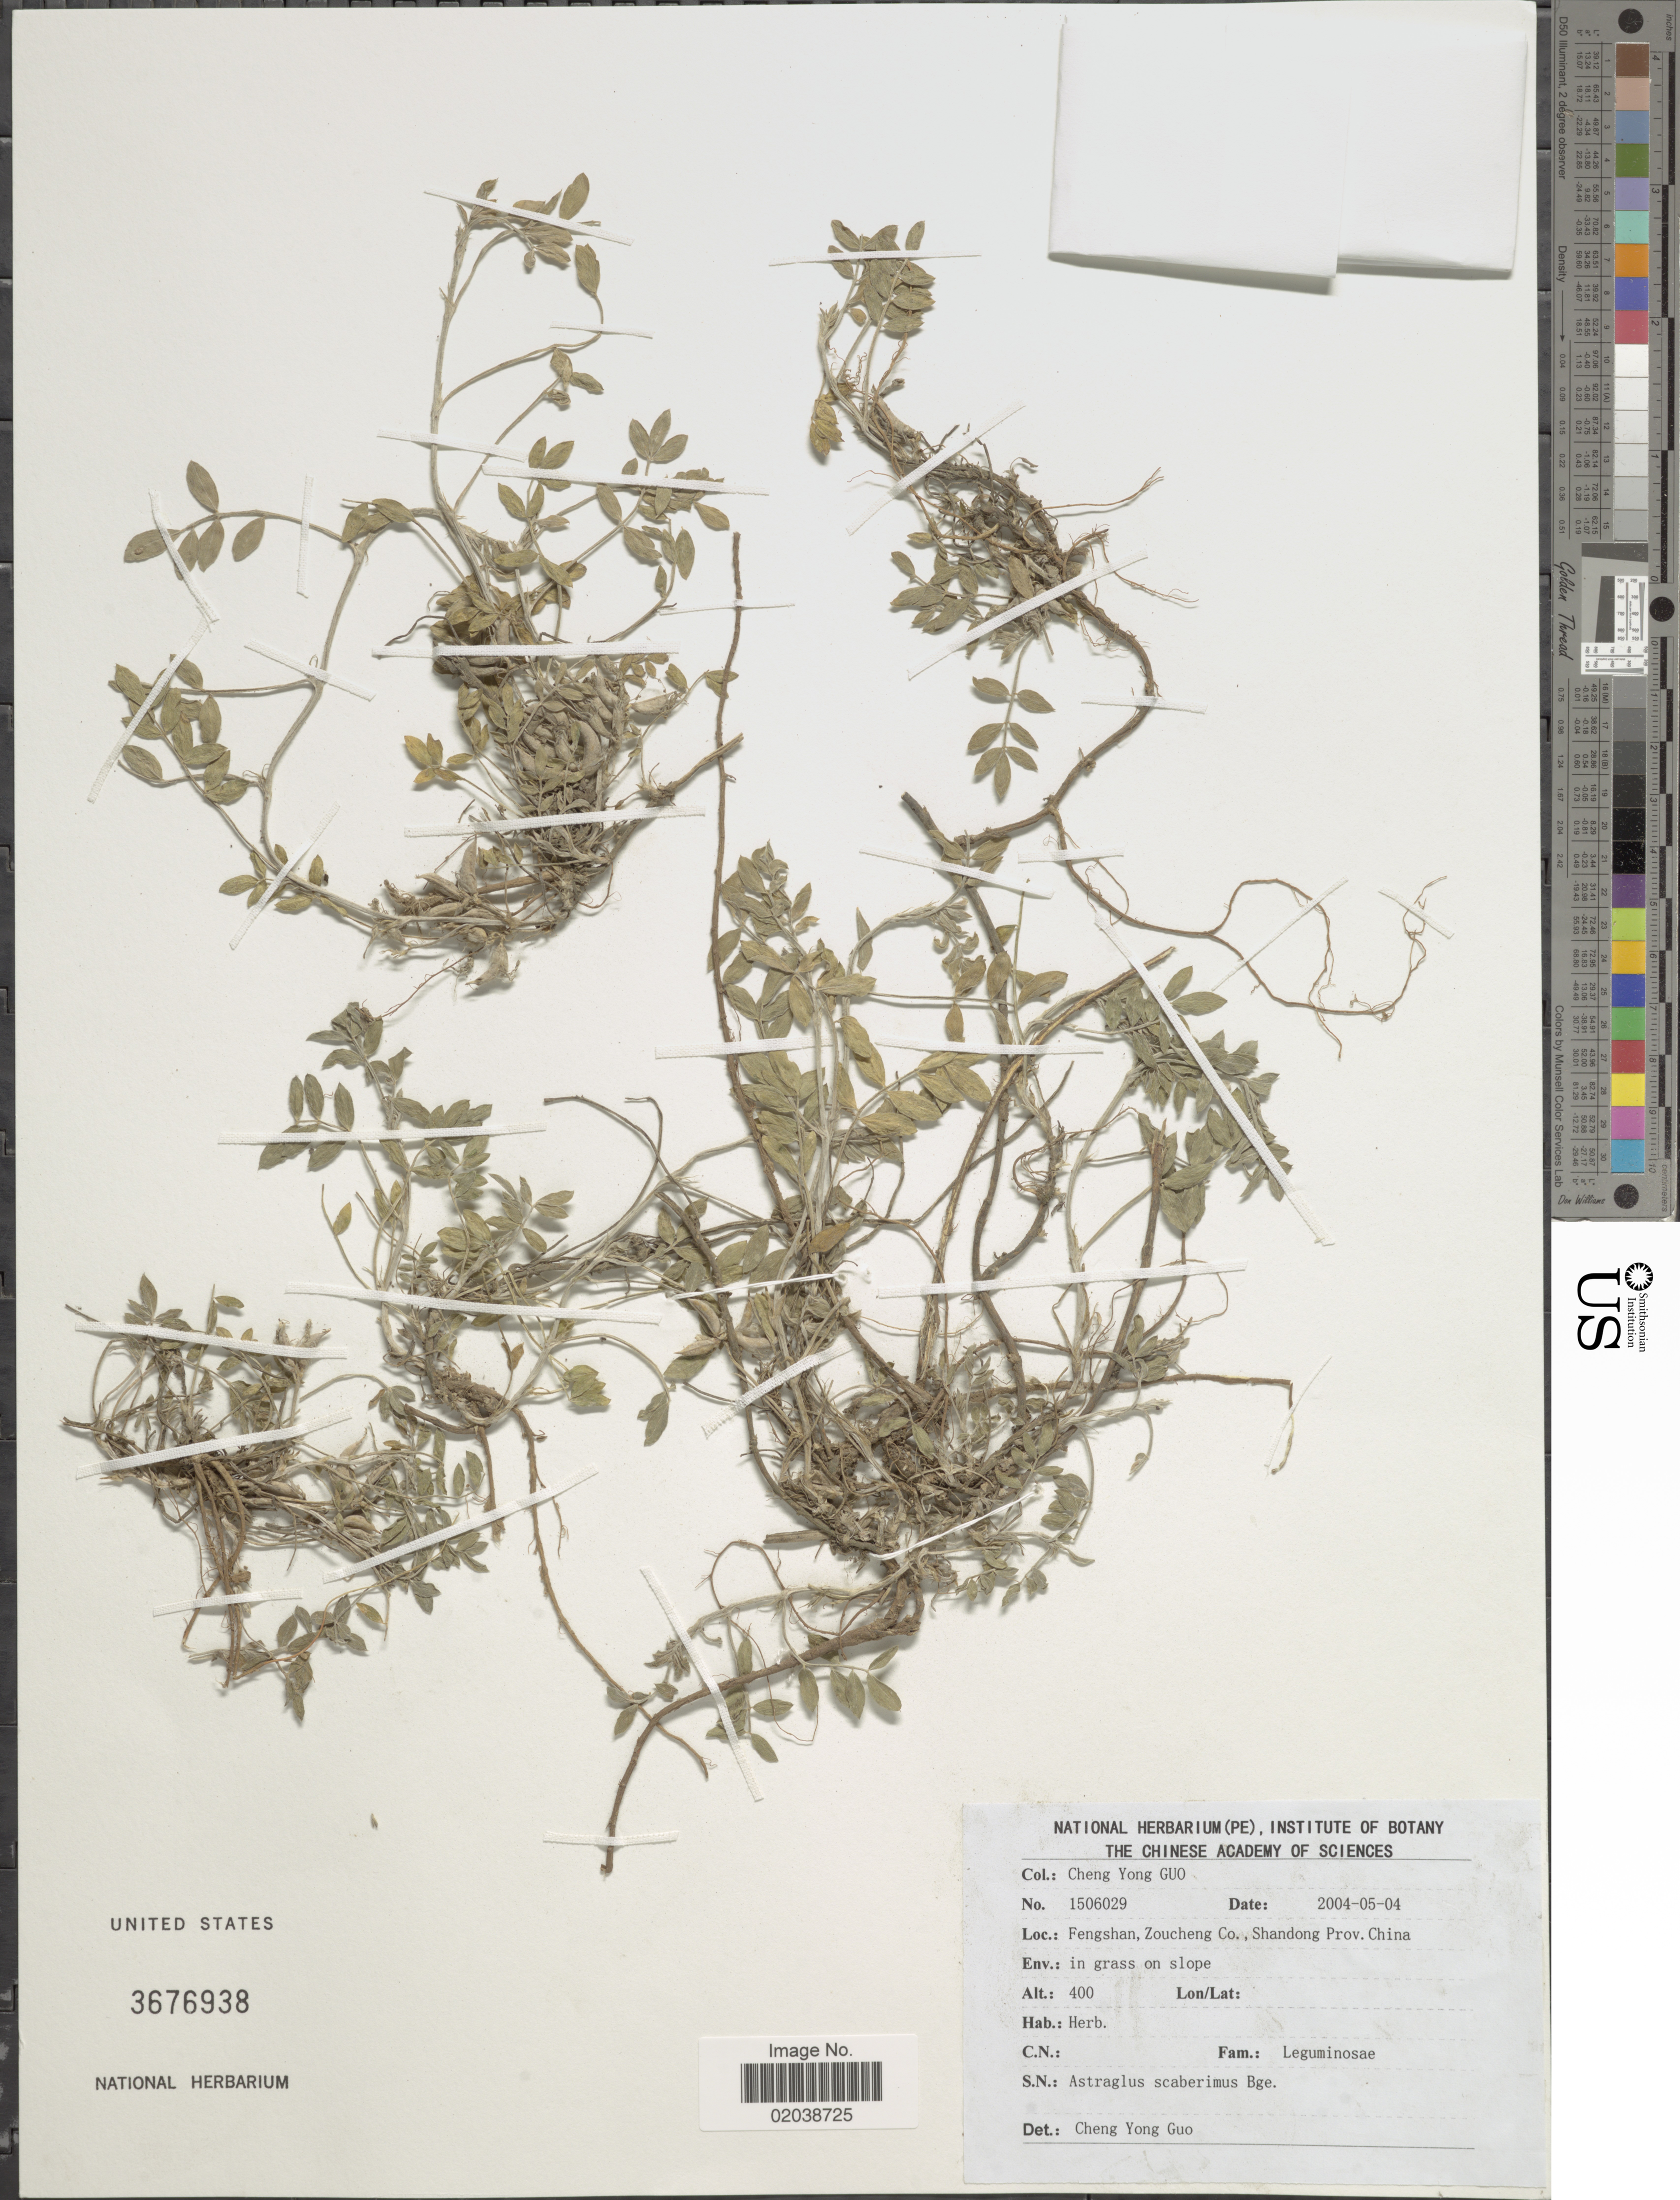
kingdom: Plantae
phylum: Tracheophyta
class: Magnoliopsida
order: Fabales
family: Fabaceae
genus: Astragalus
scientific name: Astragalus scaberrimus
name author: Bunge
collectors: C. Y. Guo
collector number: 1506029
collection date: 2004-05-04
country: China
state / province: Shandong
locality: Fengshan, Zoucheng Co., in grass on slope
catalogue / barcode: US 3676938